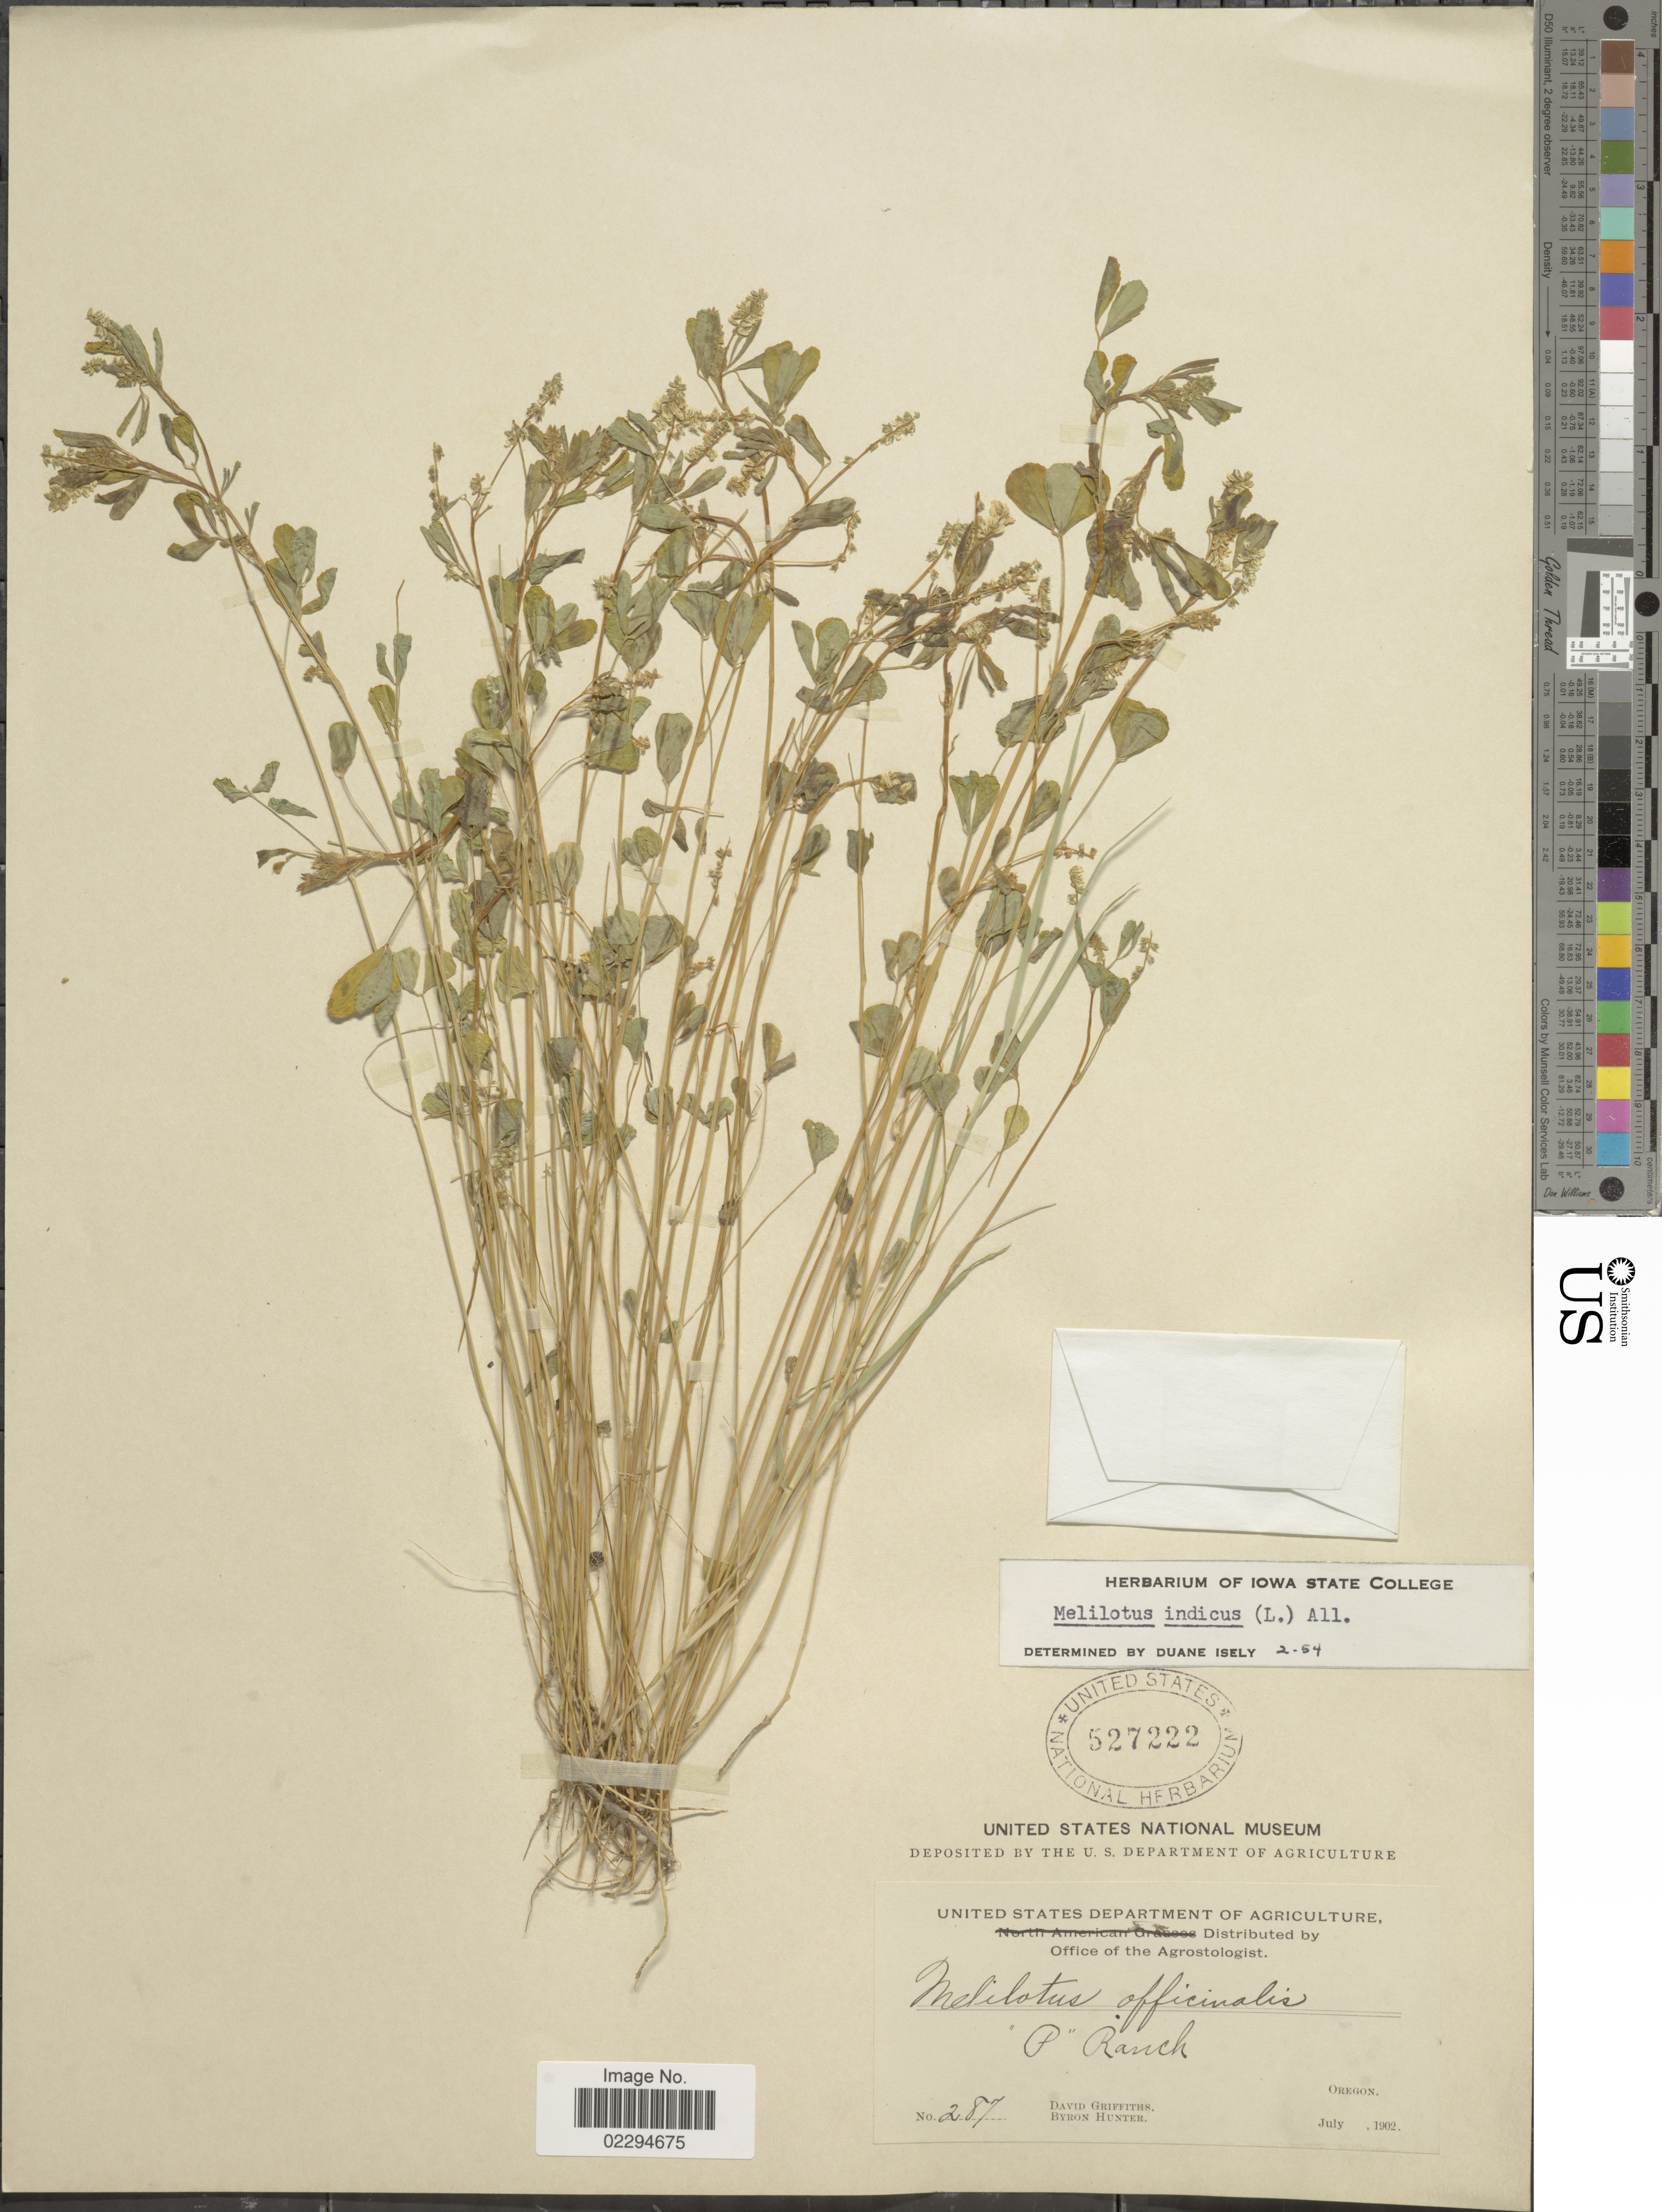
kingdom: Plantae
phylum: Tracheophyta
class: Magnoliopsida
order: Fabales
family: Fabaceae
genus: Melilotus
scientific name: Melilotus indicus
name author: (L.) All.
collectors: D. Griffiths & B. Hunter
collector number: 287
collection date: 1902-07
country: United States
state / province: Oregon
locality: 'P' Ranch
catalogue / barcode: US 527222